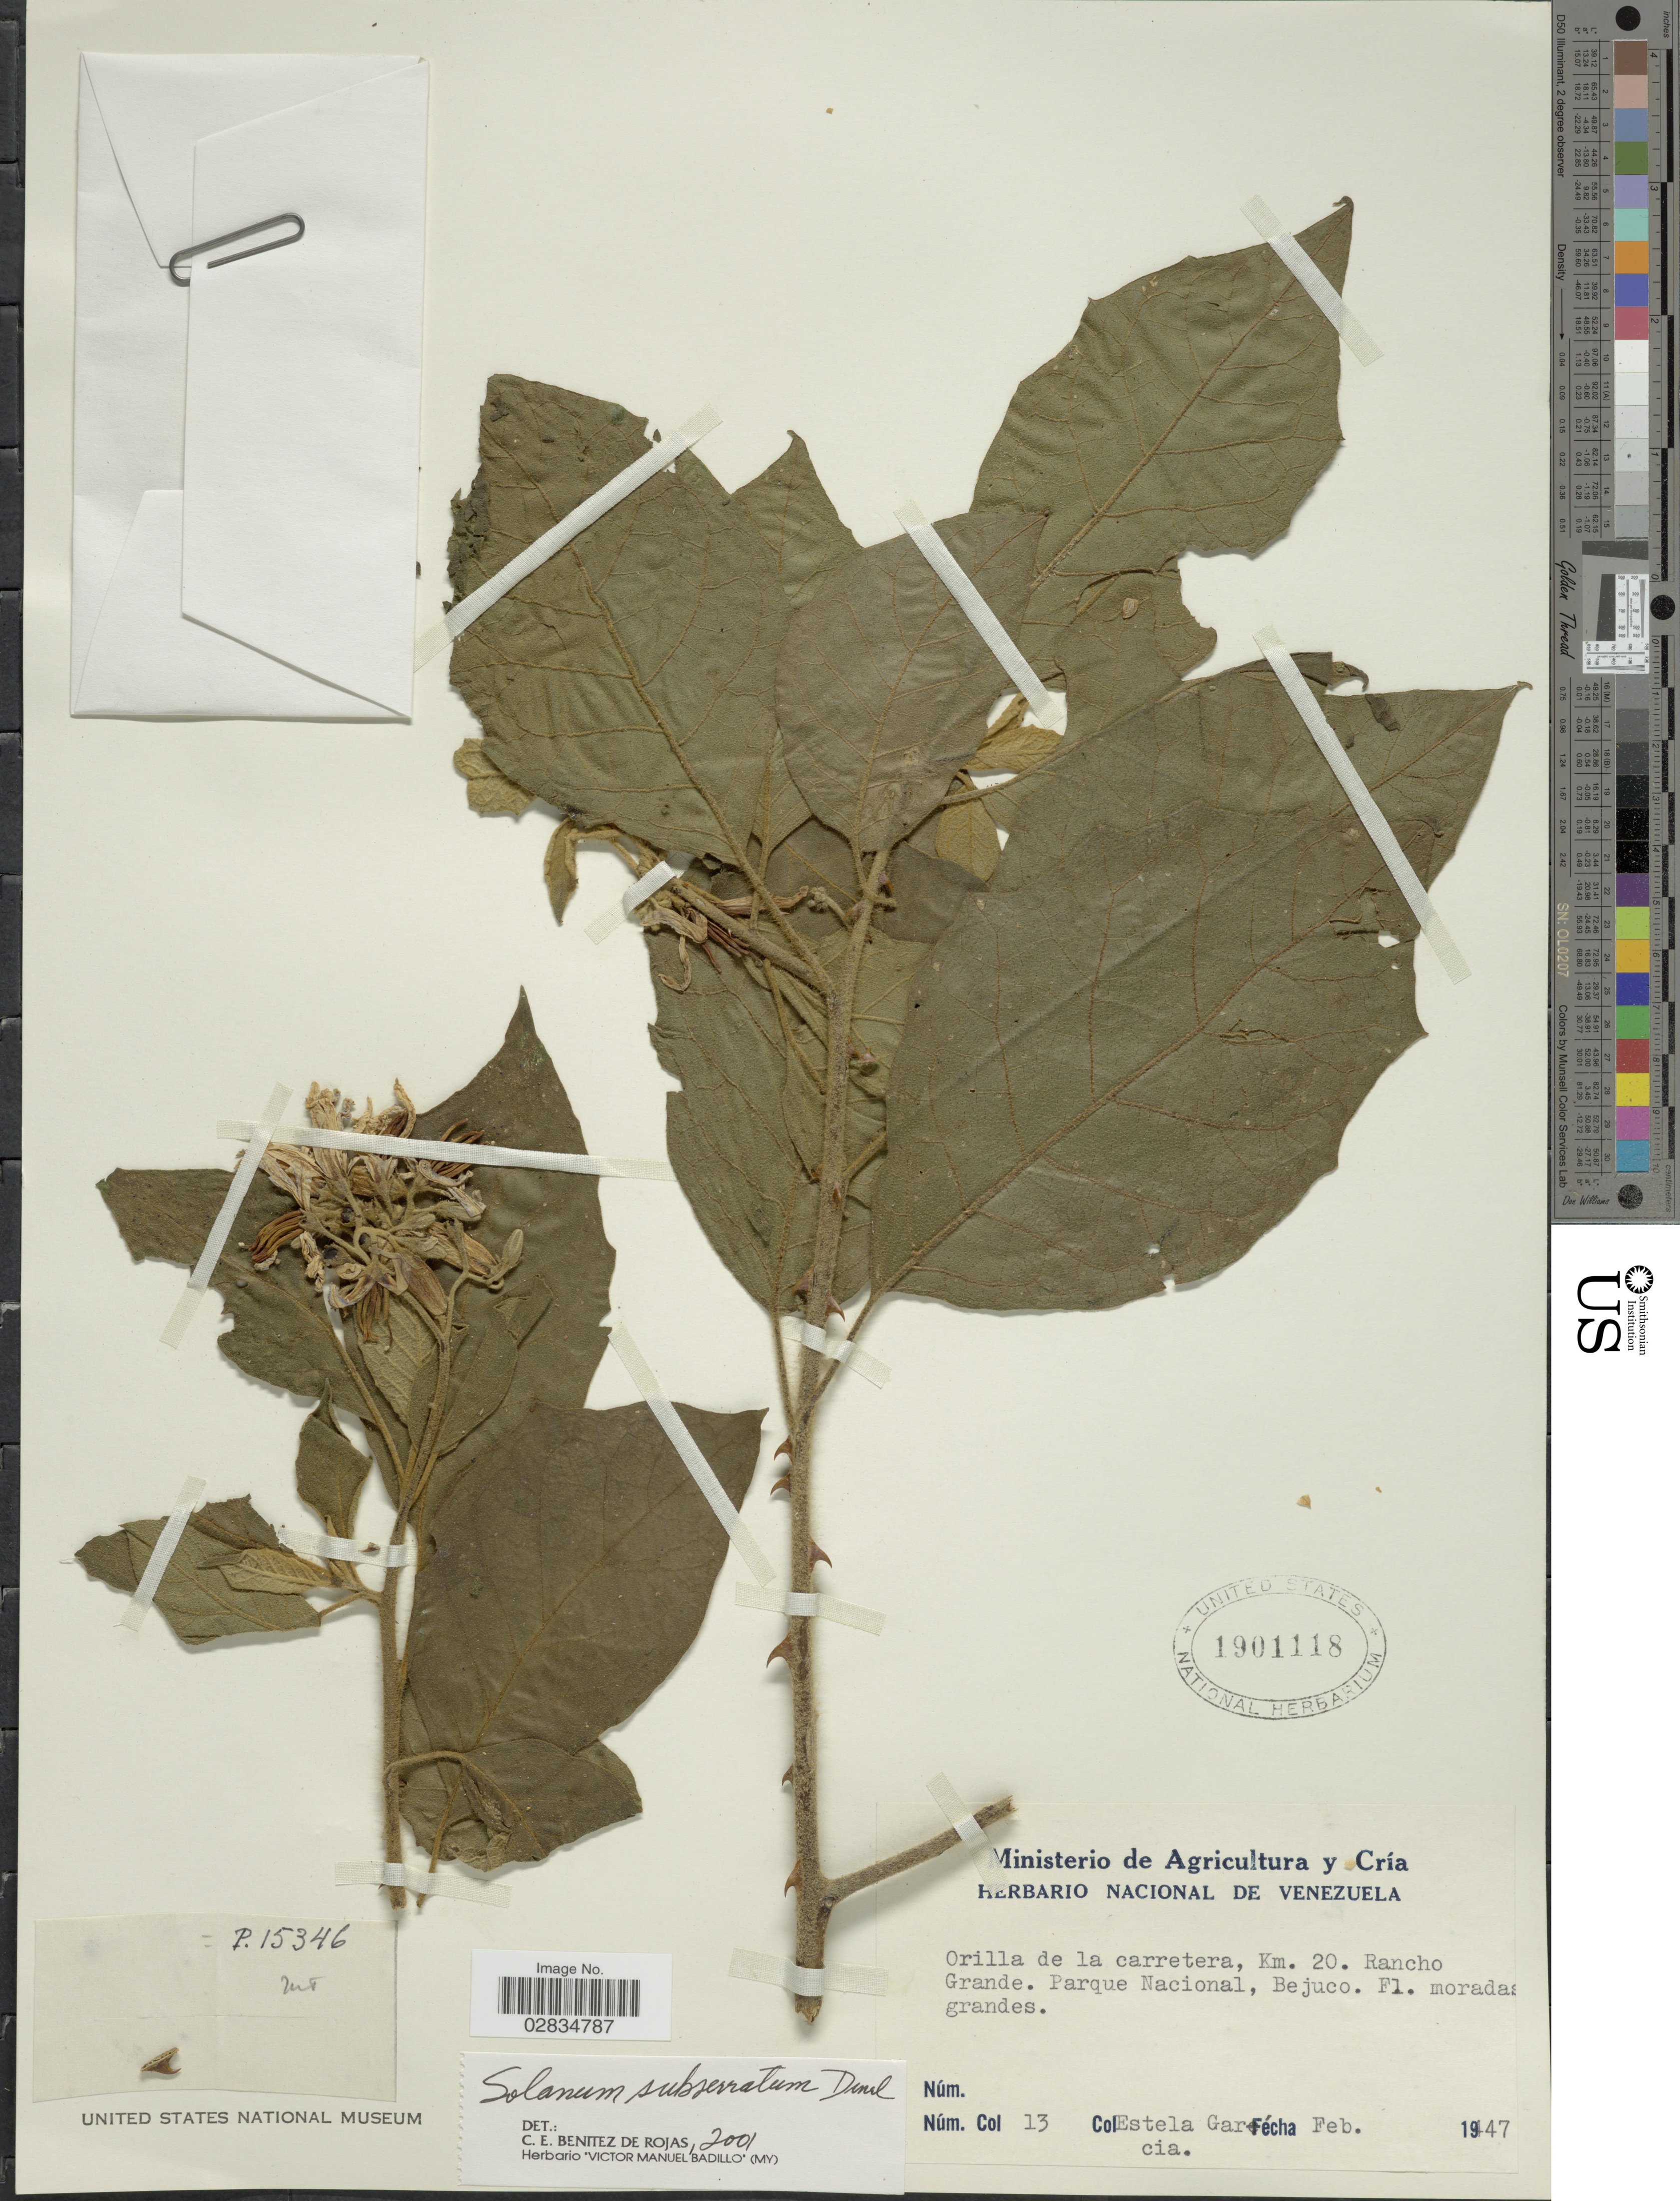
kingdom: Plantae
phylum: Tracheophyta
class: Magnoliopsida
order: Solanales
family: Solanaceae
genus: Solanum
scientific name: Solanum subserratum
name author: Dunal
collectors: E. Garcia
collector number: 13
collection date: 1947-02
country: Venezuela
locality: Orilla de la carretera, Km. 20, Rancho Grande, Parque Nacional, Bejuco.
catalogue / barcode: US 1901118